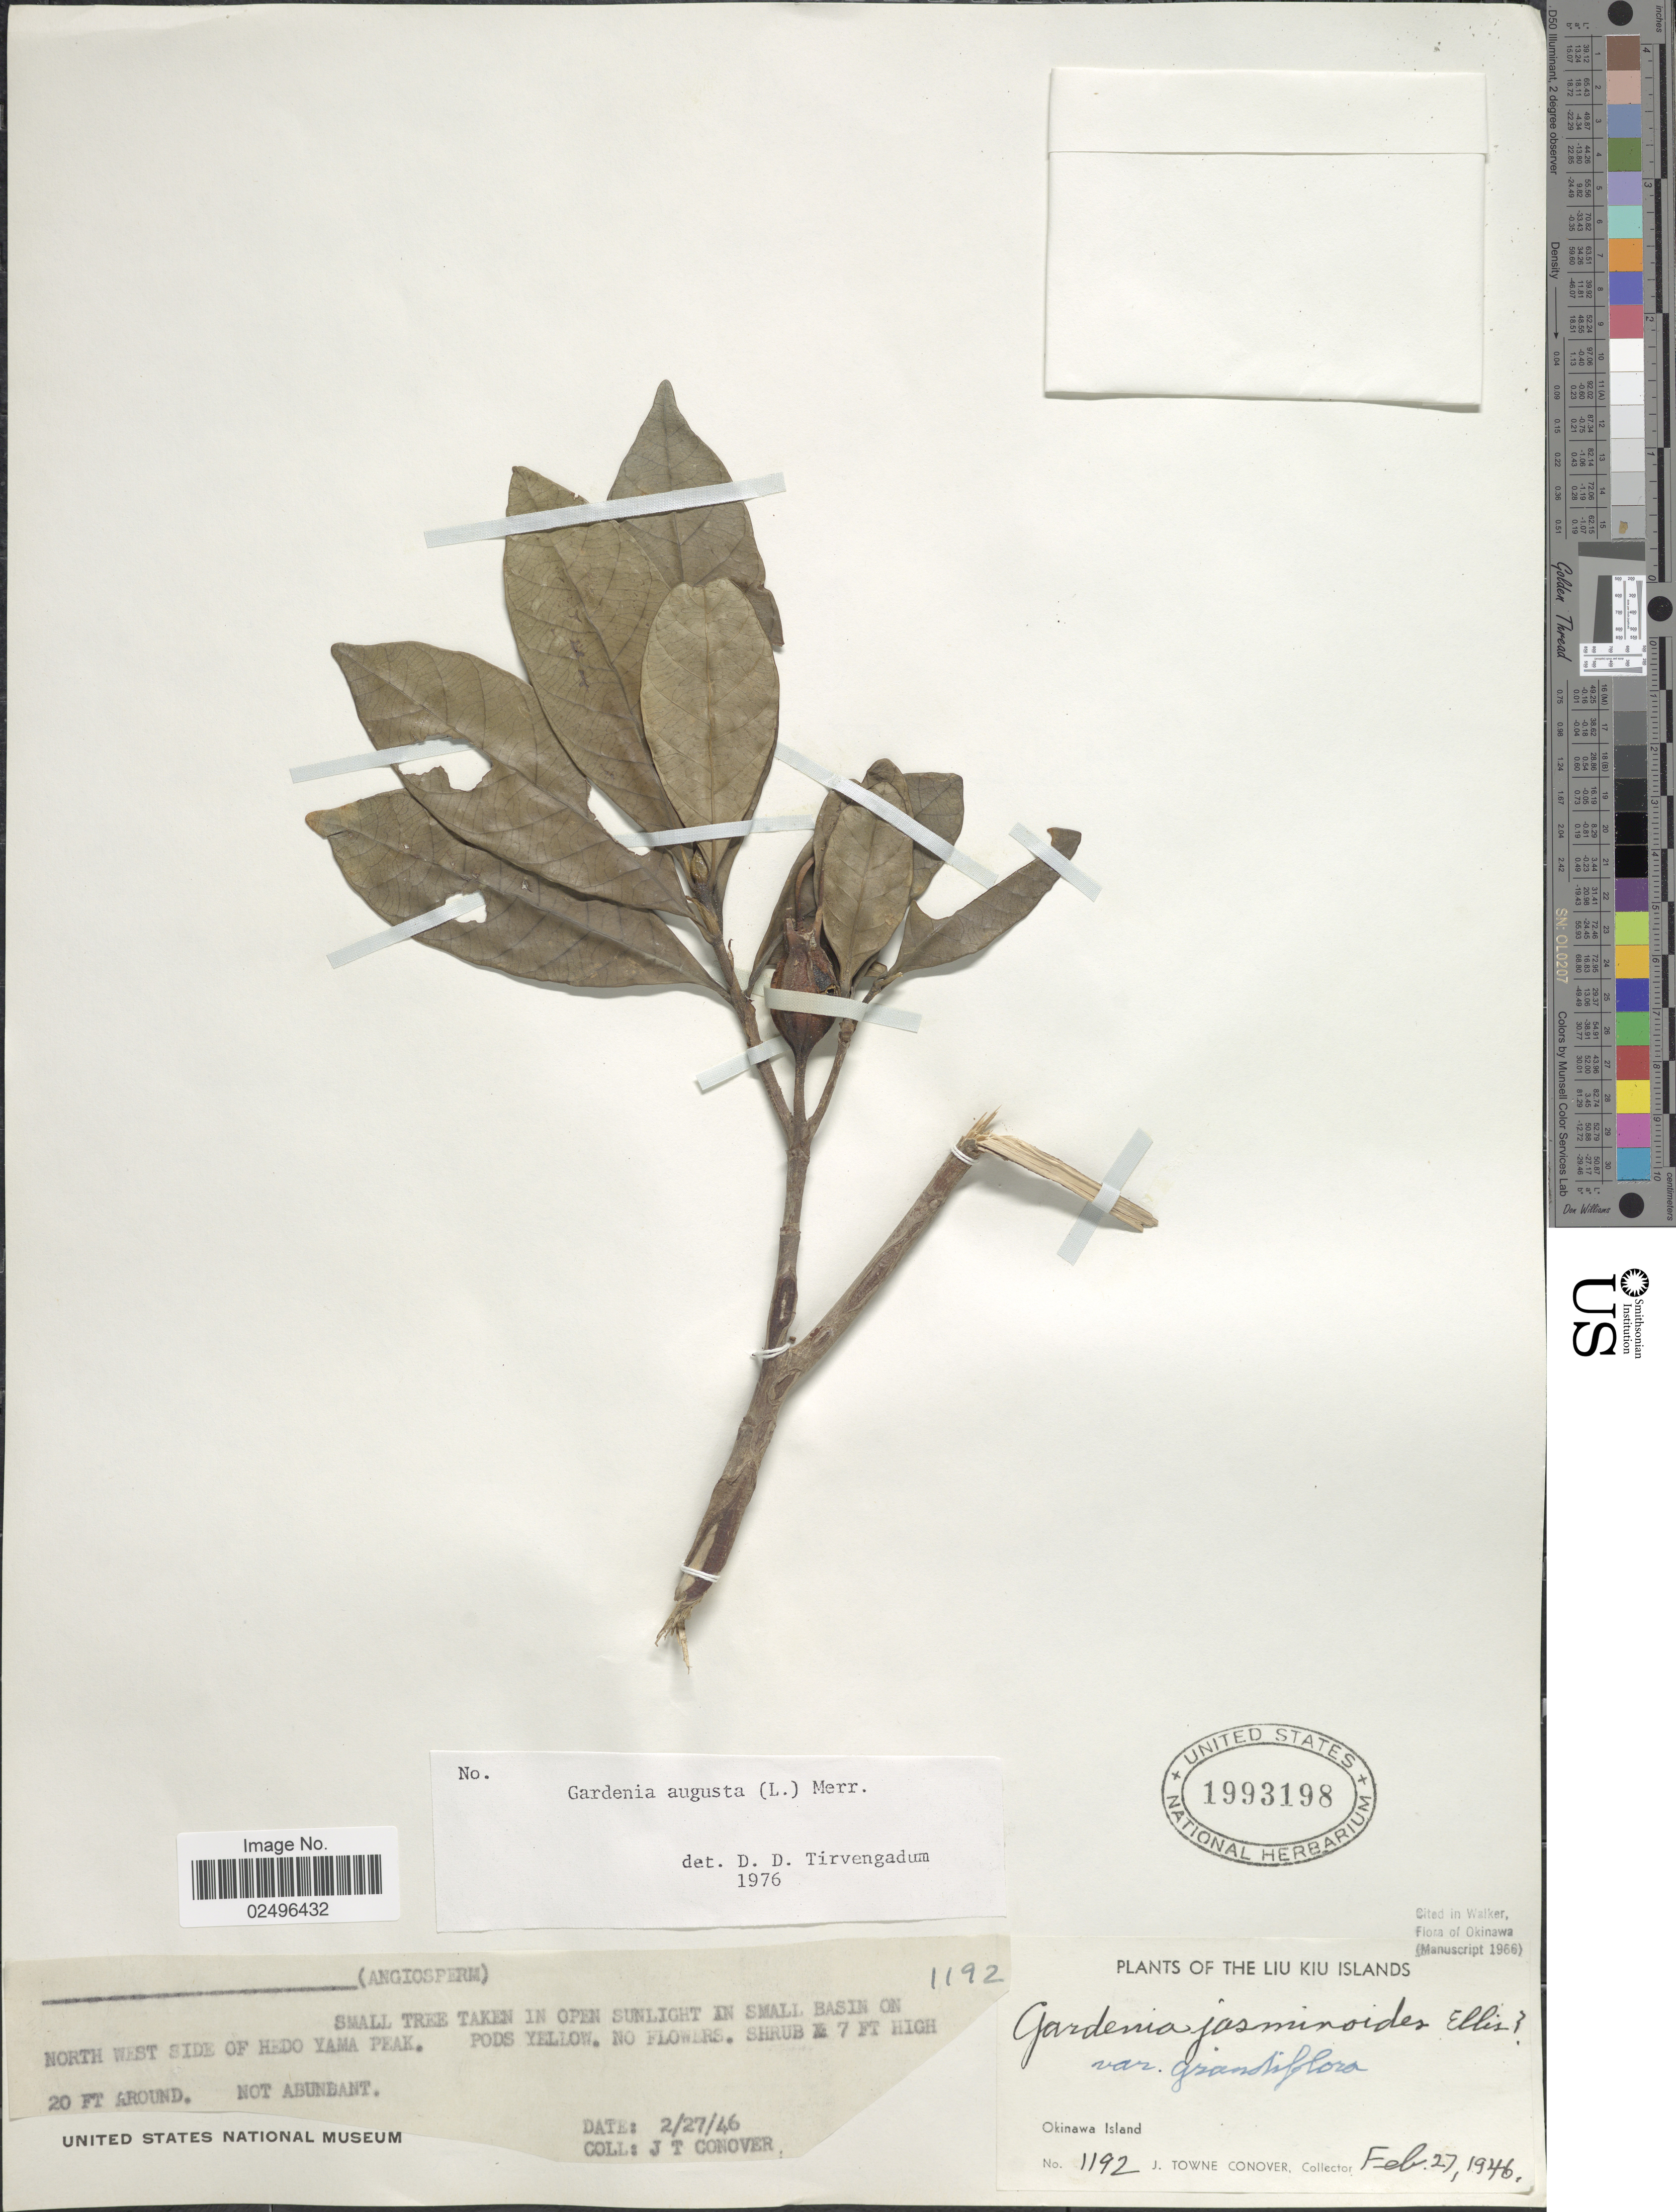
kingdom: Plantae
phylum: Tracheophyta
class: Magnoliopsida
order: Gentianales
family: Rubiaceae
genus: Gardenia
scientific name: Gardenia augusta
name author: (L.) Merr.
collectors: J. T. Conover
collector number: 1192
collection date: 1946-02-27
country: Japan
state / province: Okinawa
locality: Okinawa Island, North West side of Hedo Yama Peak, The Liu Kiu Islands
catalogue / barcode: US 1993198